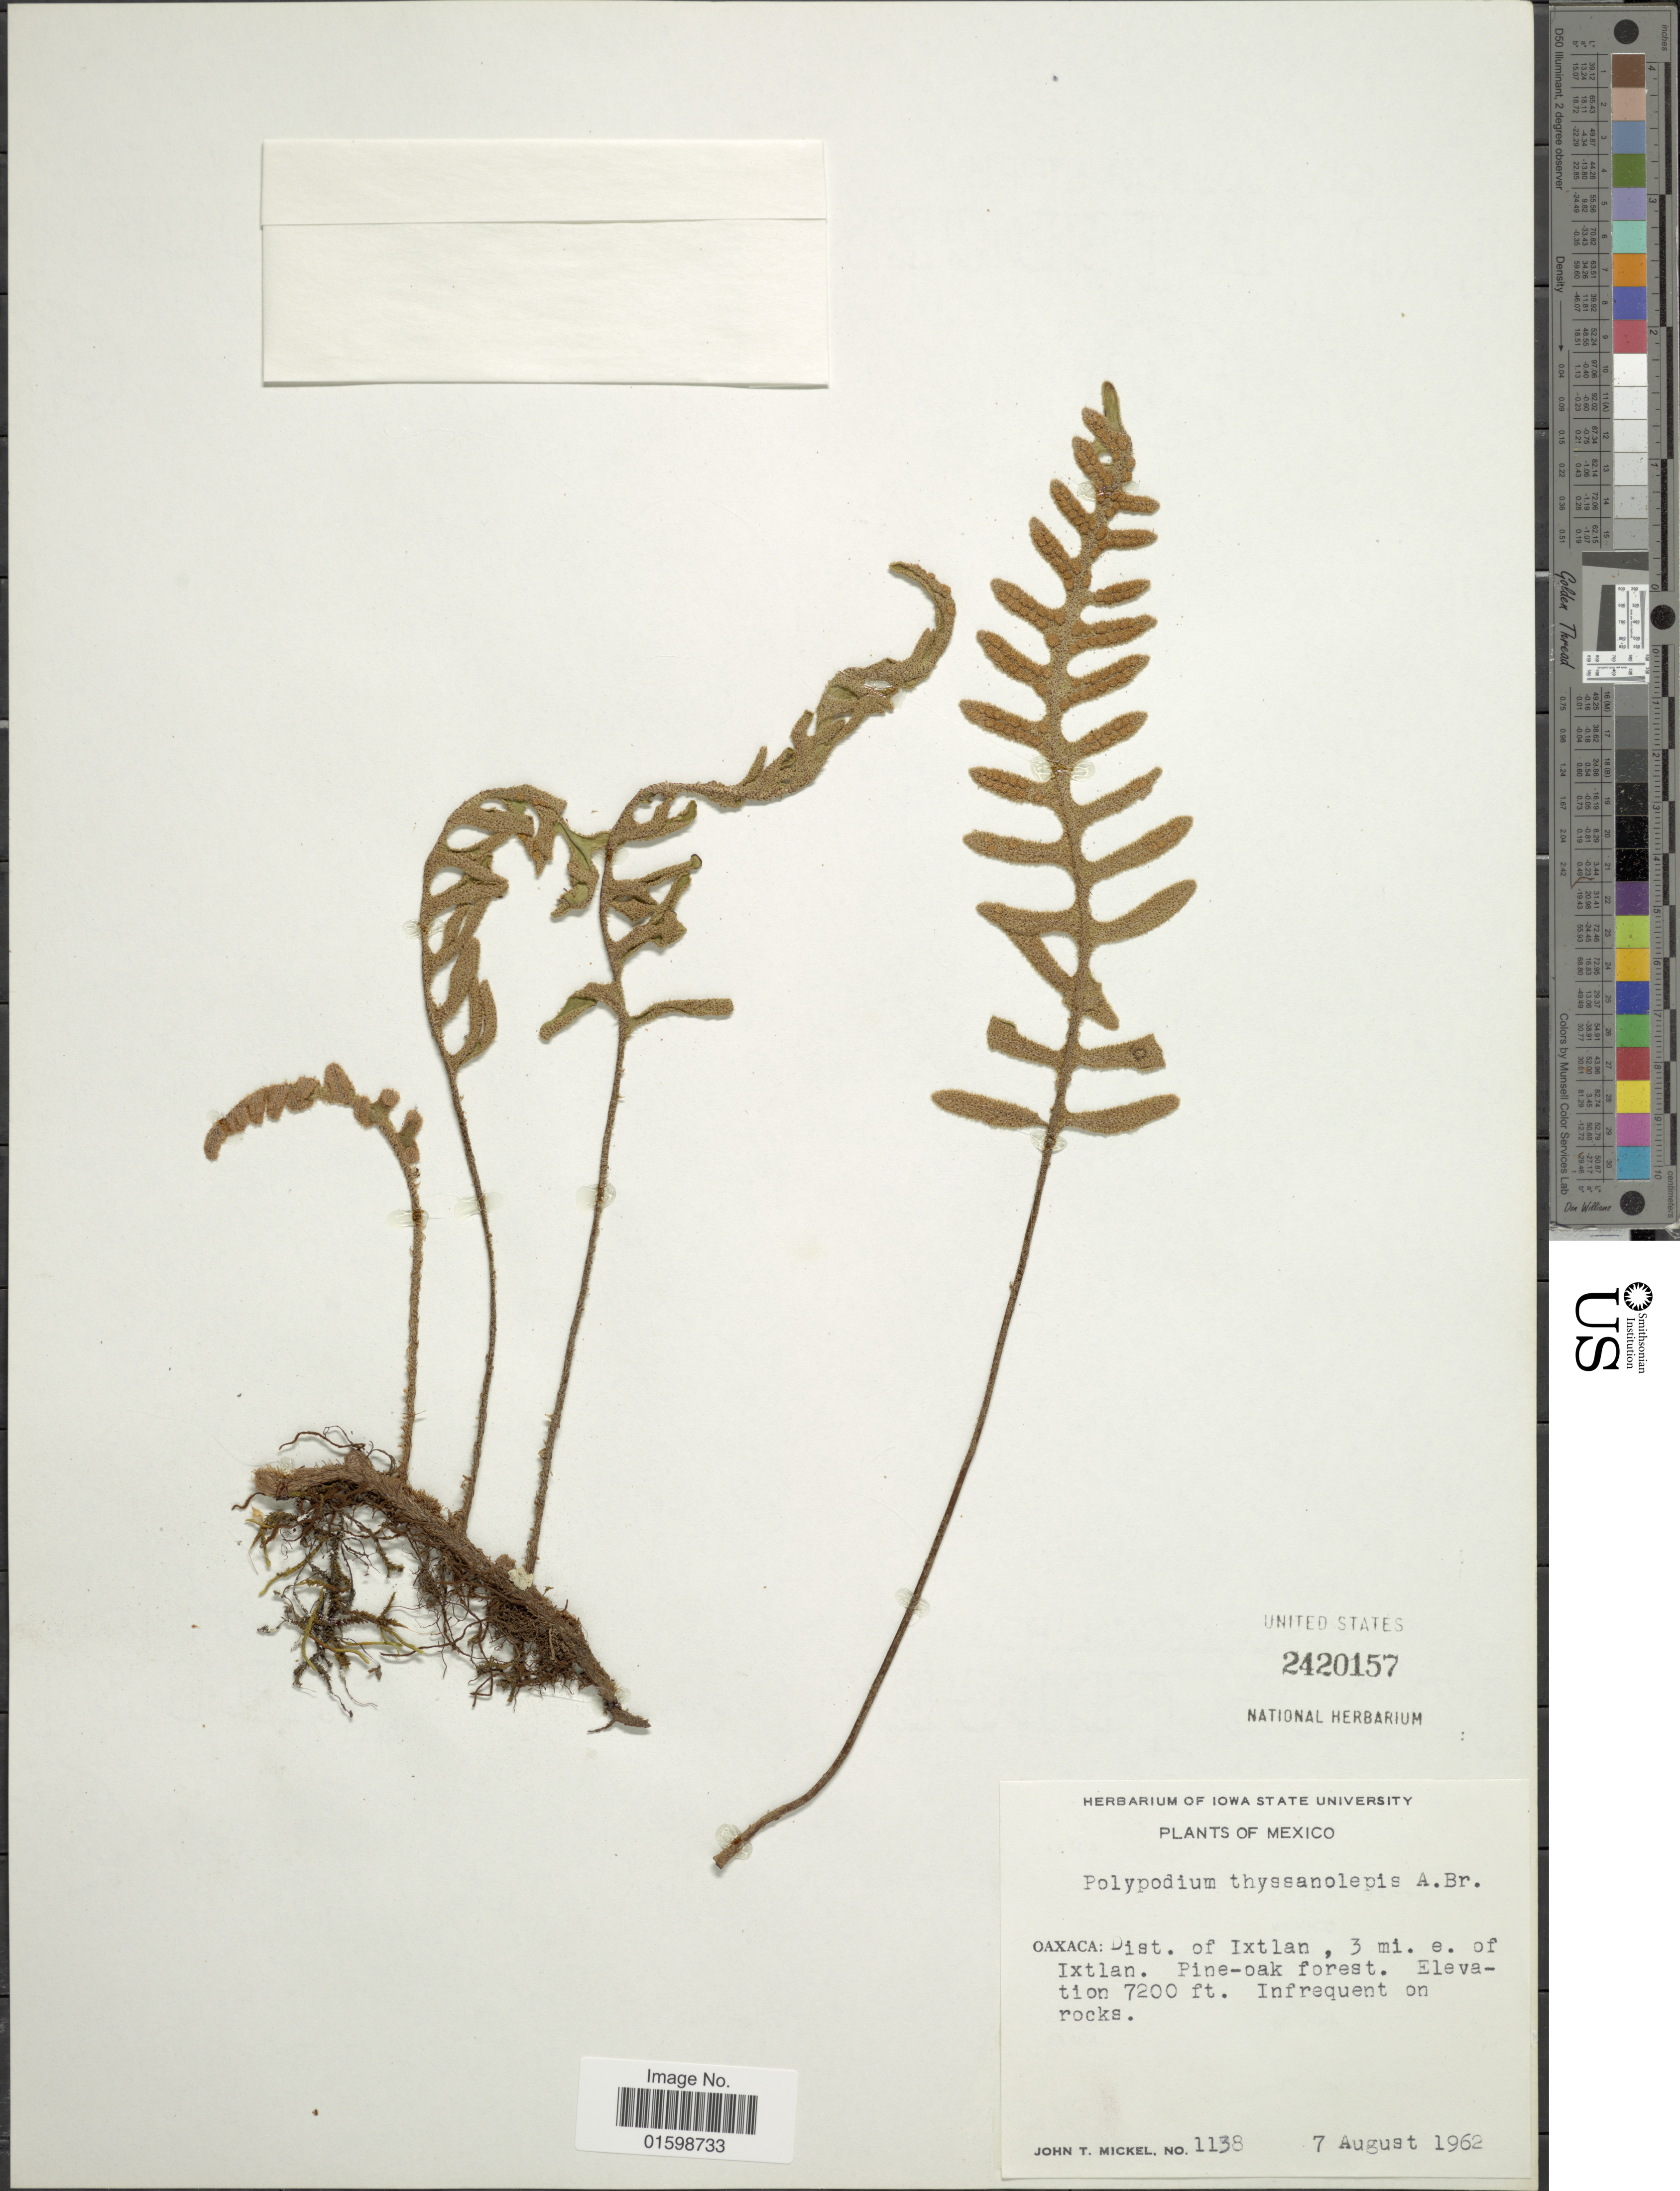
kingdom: Plantae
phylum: Tracheophyta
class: Polypodiopsida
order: Polypodiales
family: Polypodiaceae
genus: Pleopeltis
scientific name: Pleopeltis thyssanolepis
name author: (A. Braun ex Klotzsch) E.G. Andrews & Windham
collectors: J. T. Mickel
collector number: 1138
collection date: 1962-08-07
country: Mexico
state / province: Oaxaca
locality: Dist. of Ixtlan, 3 mi. e. of Ixtlan, Pine-oak forest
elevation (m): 2195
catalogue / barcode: US 2420157